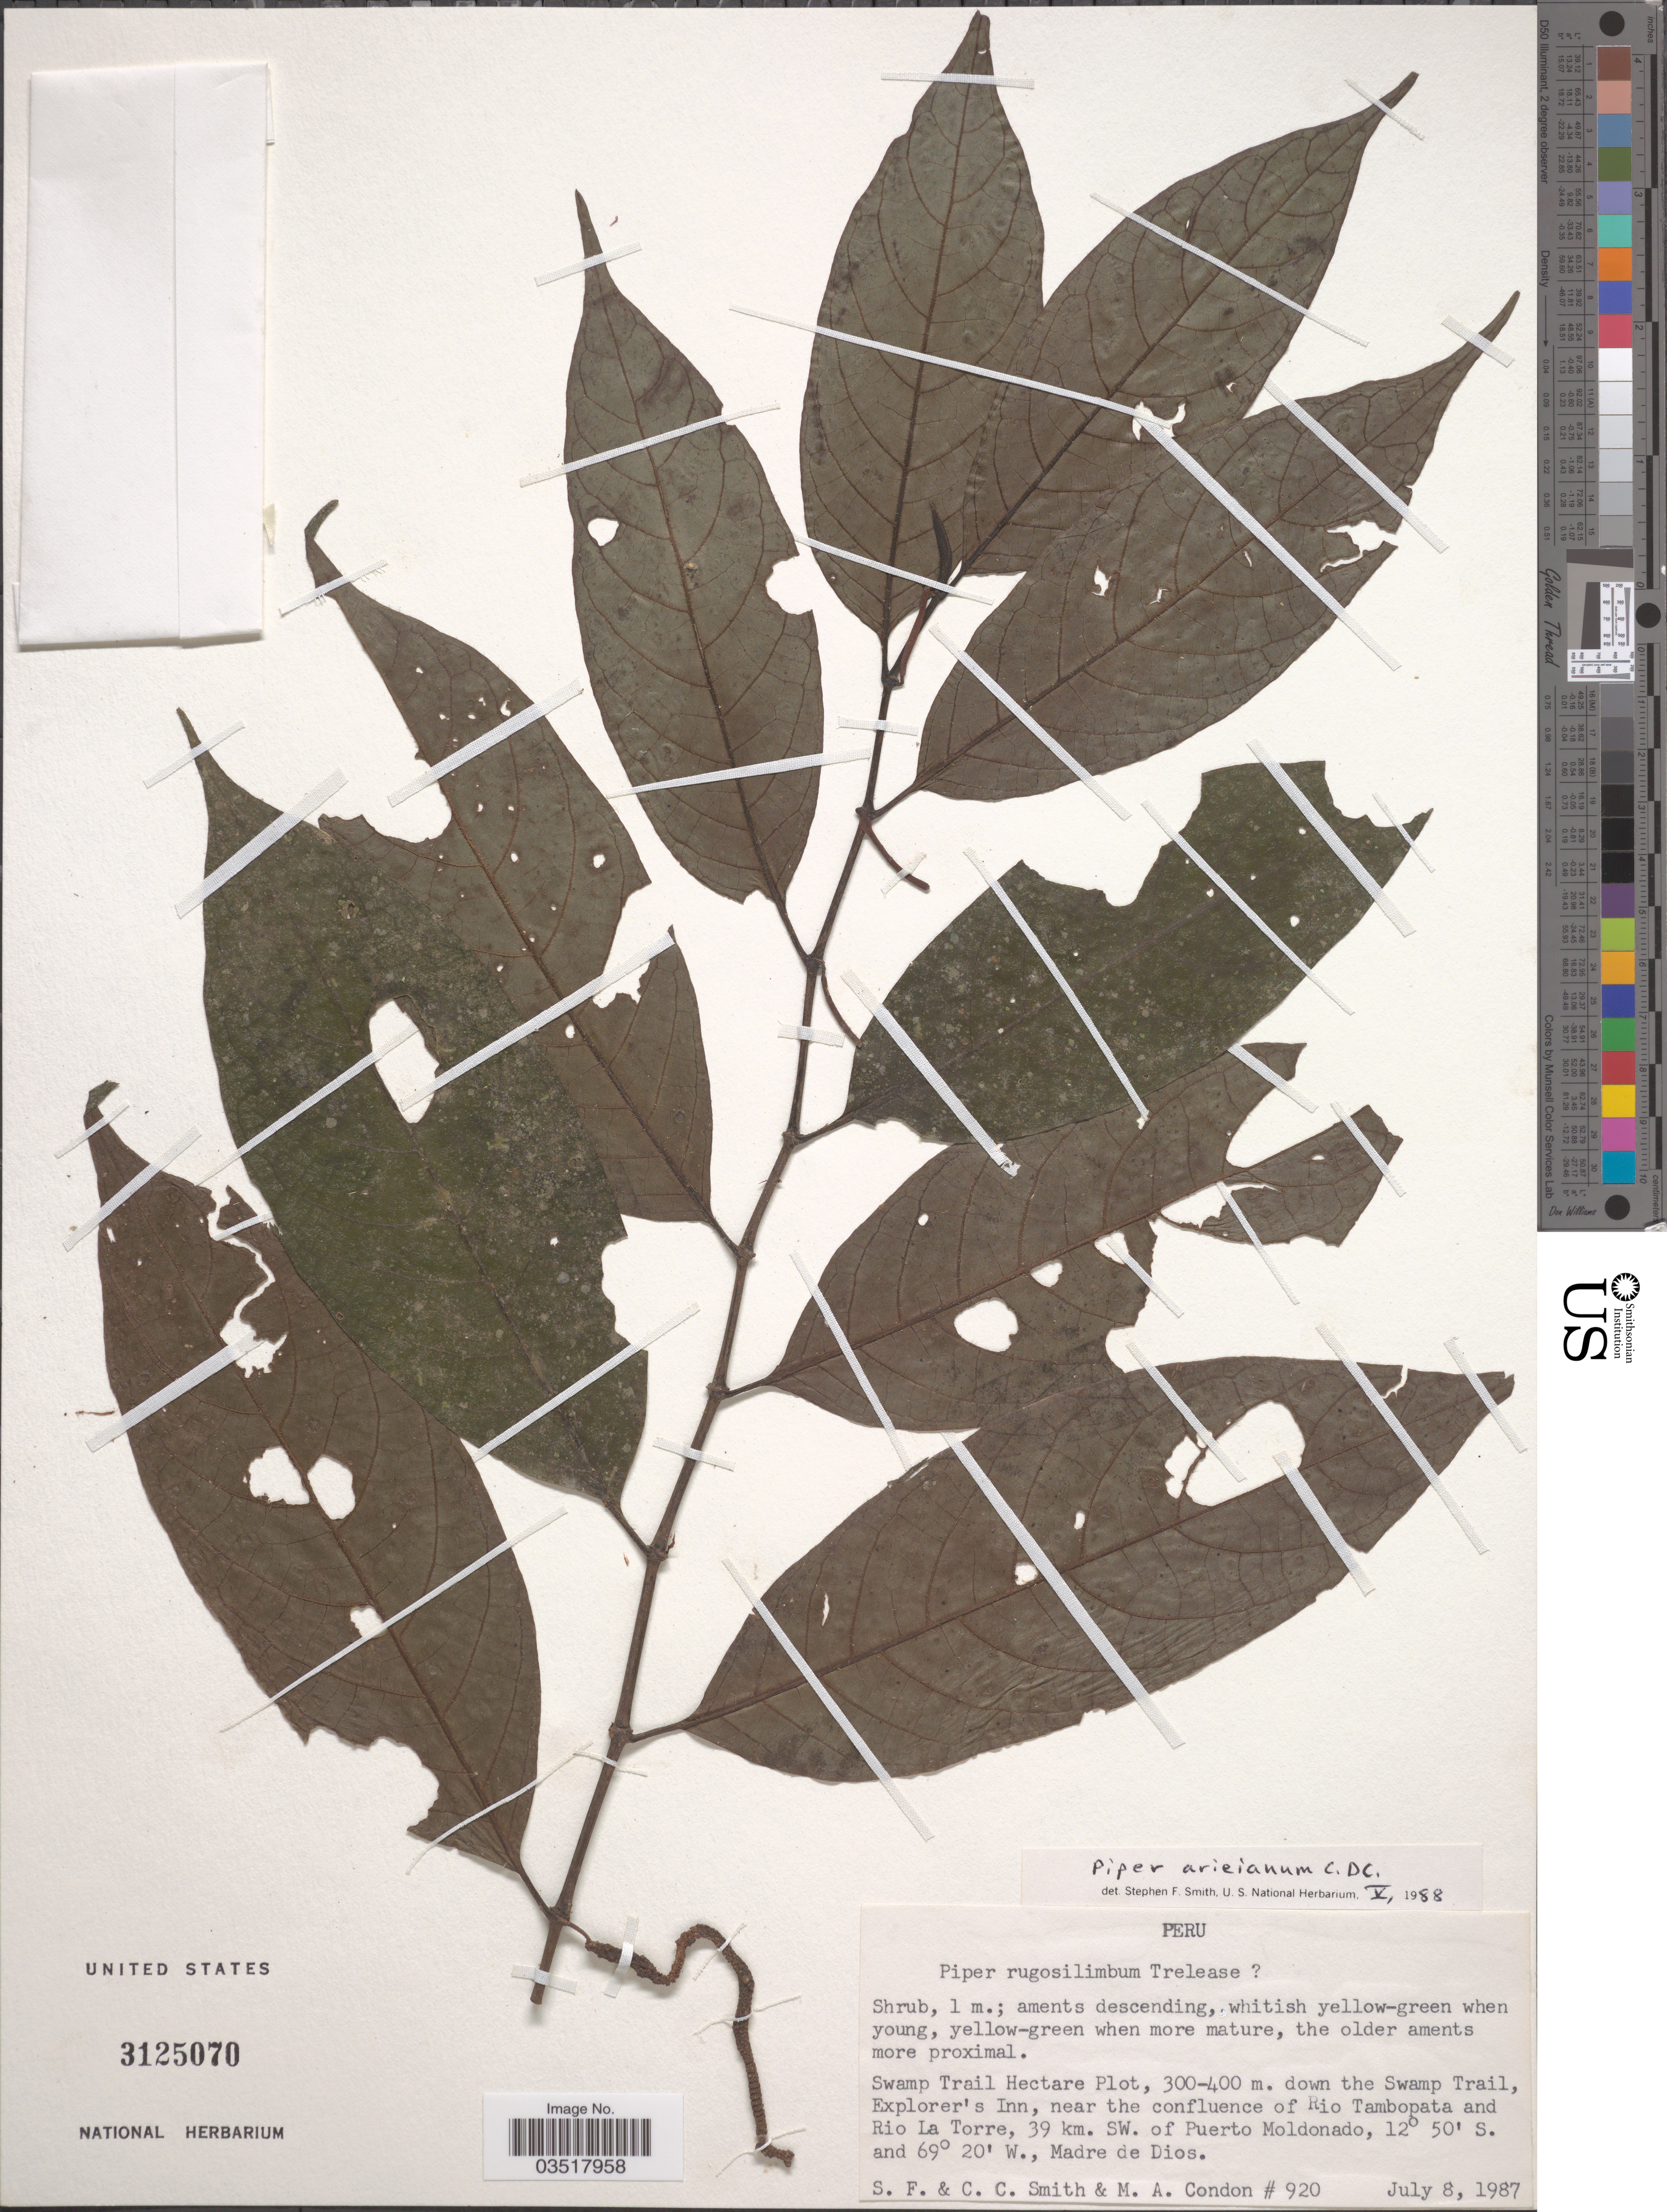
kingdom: Plantae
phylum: Tracheophyta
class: Magnoliopsida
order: Piperales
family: Piperaceae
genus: Piper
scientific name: Piper arieianum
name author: C. DC.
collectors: S.F. Smith, C. C. Smith & M. Condon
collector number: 920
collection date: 1987-07-08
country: Peru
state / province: Madre de Dios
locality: Swamp Trail Hectare Plot, down the Swamp Trail, Explorer's Inn, near the confluence of Rio Tambopata and Rio La Torre, 39 km. SW. of Puerto Moldonado.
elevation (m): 300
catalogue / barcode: US 3125070